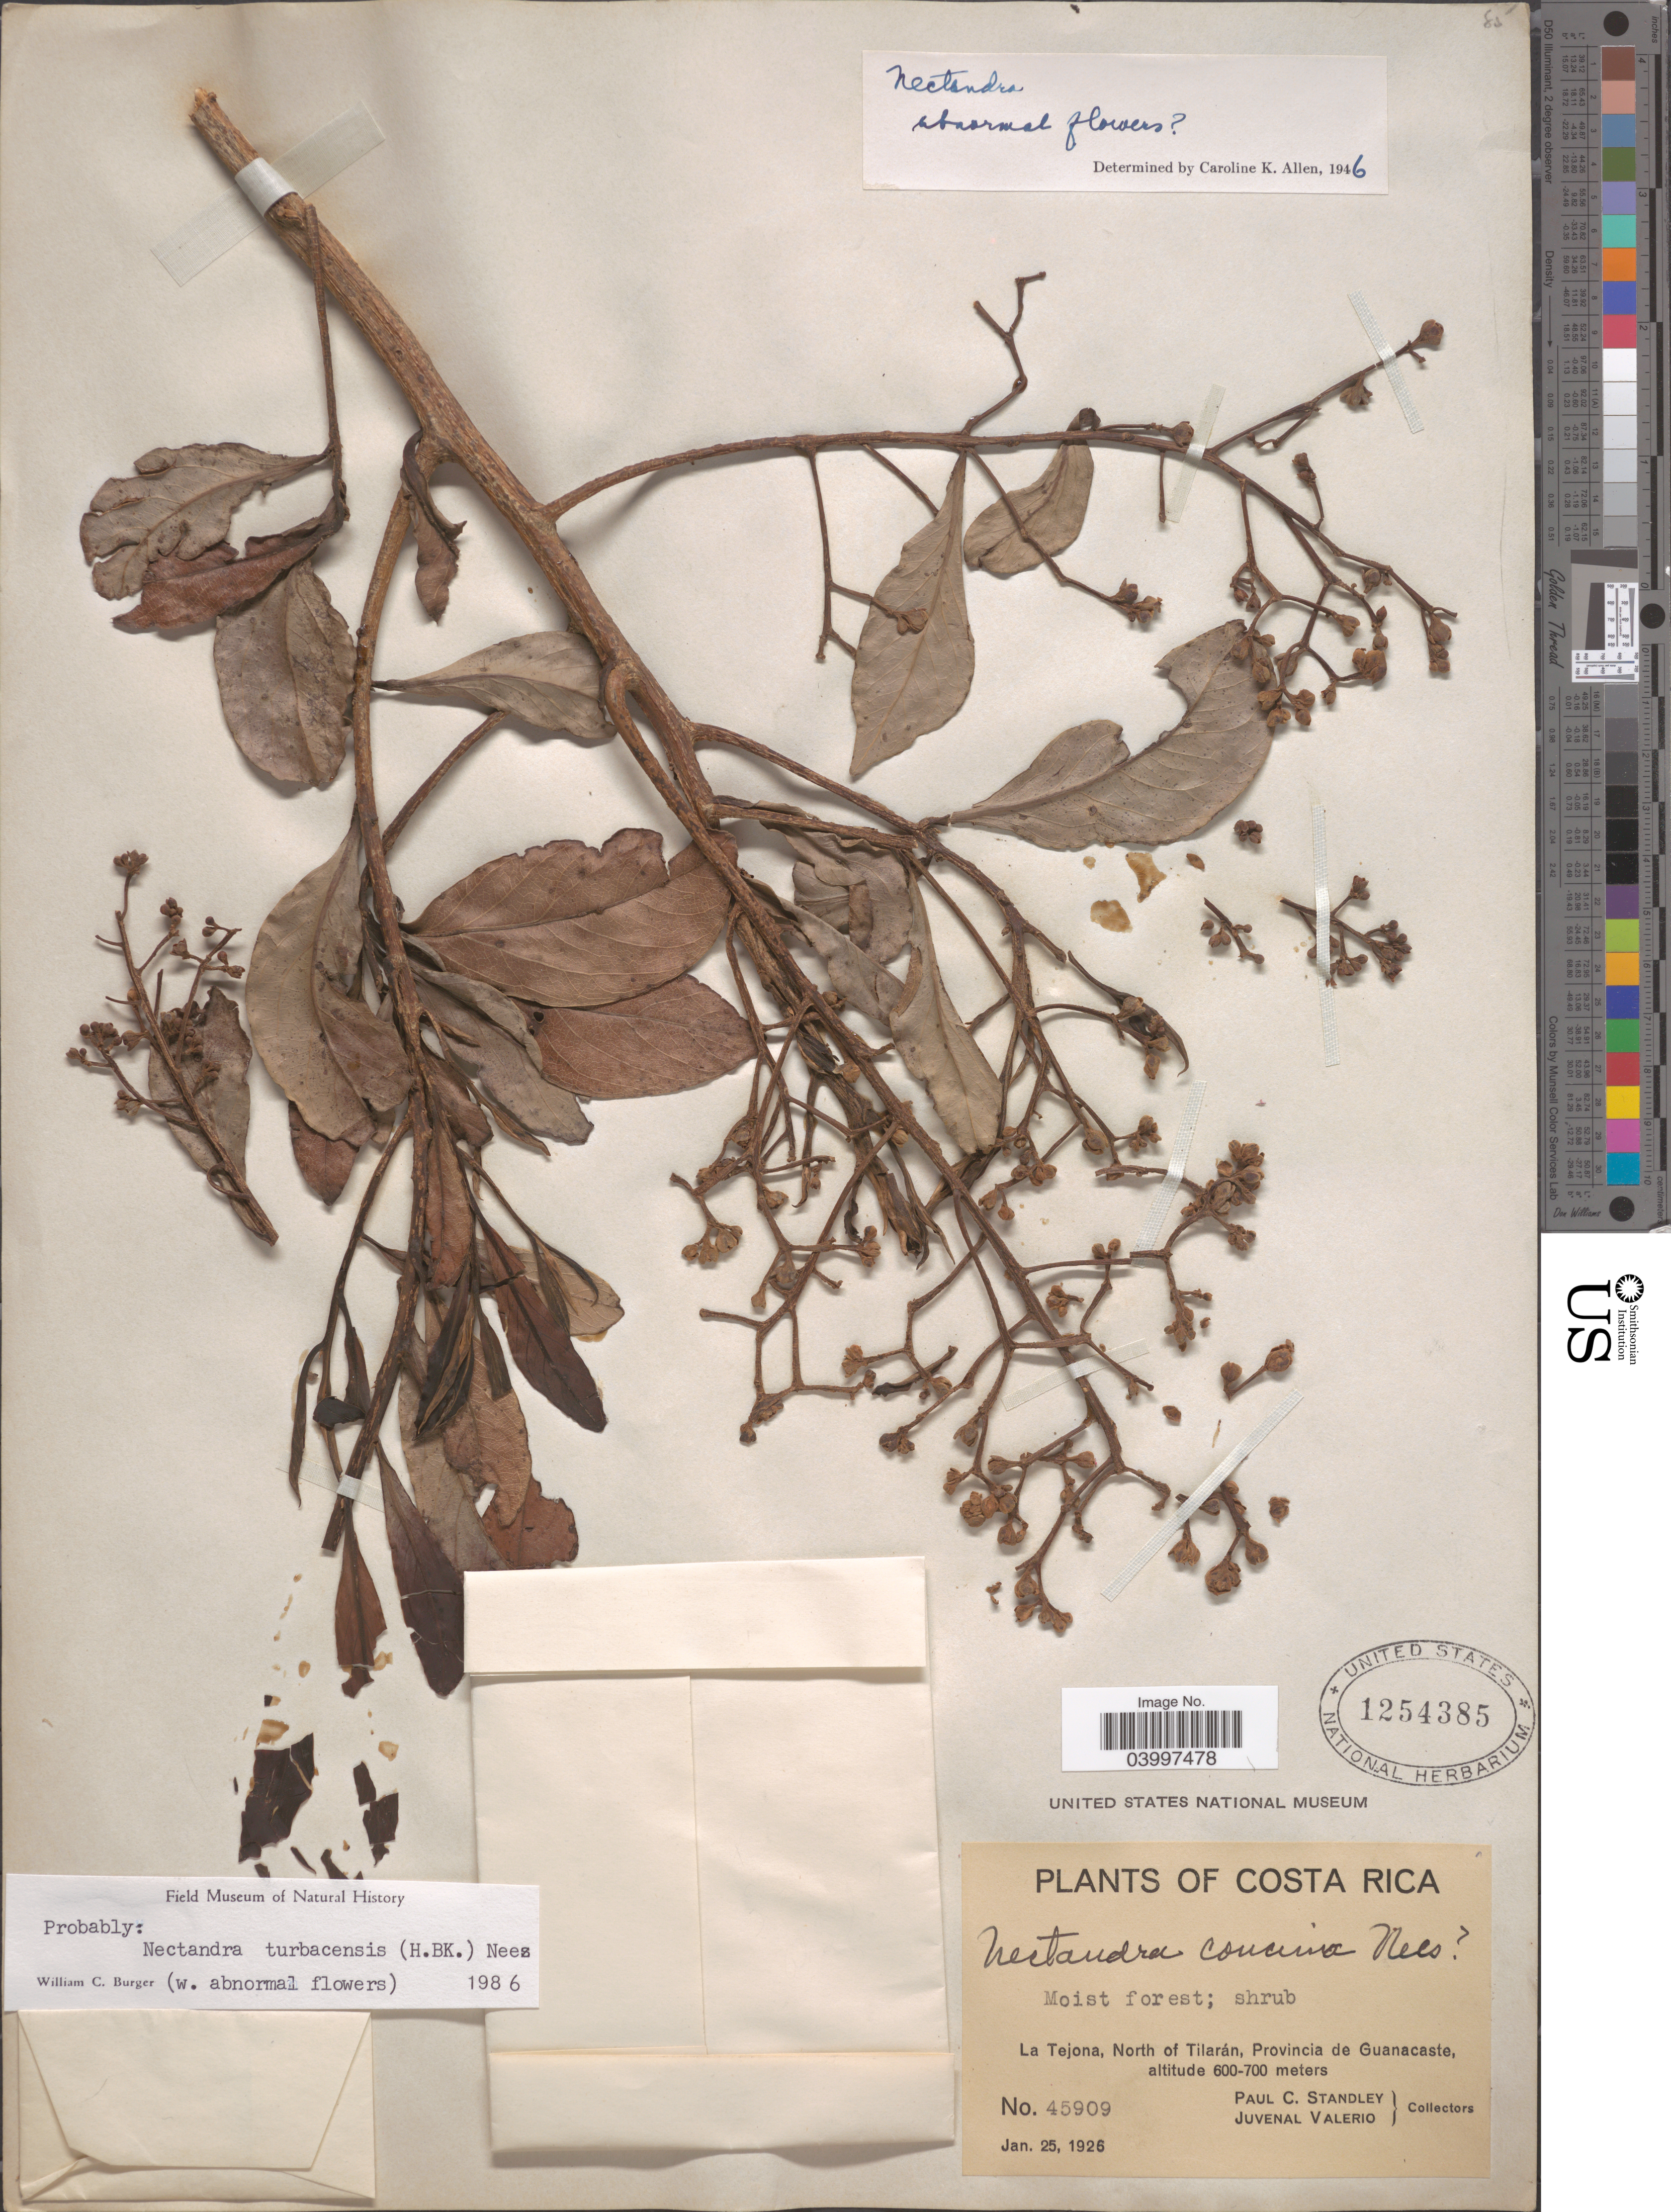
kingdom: Plantae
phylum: Tracheophyta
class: Magnoliopsida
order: Laurales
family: Lauraceae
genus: Nectandra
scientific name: Nectandra turbacensis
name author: (Kunth) Nees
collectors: P. C. Standley & J. Valerio R.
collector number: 45909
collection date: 1926-01-25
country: Costa Rica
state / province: Guanacaste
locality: La Tejona, North of Tilarán.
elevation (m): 600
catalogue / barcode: US 1254385